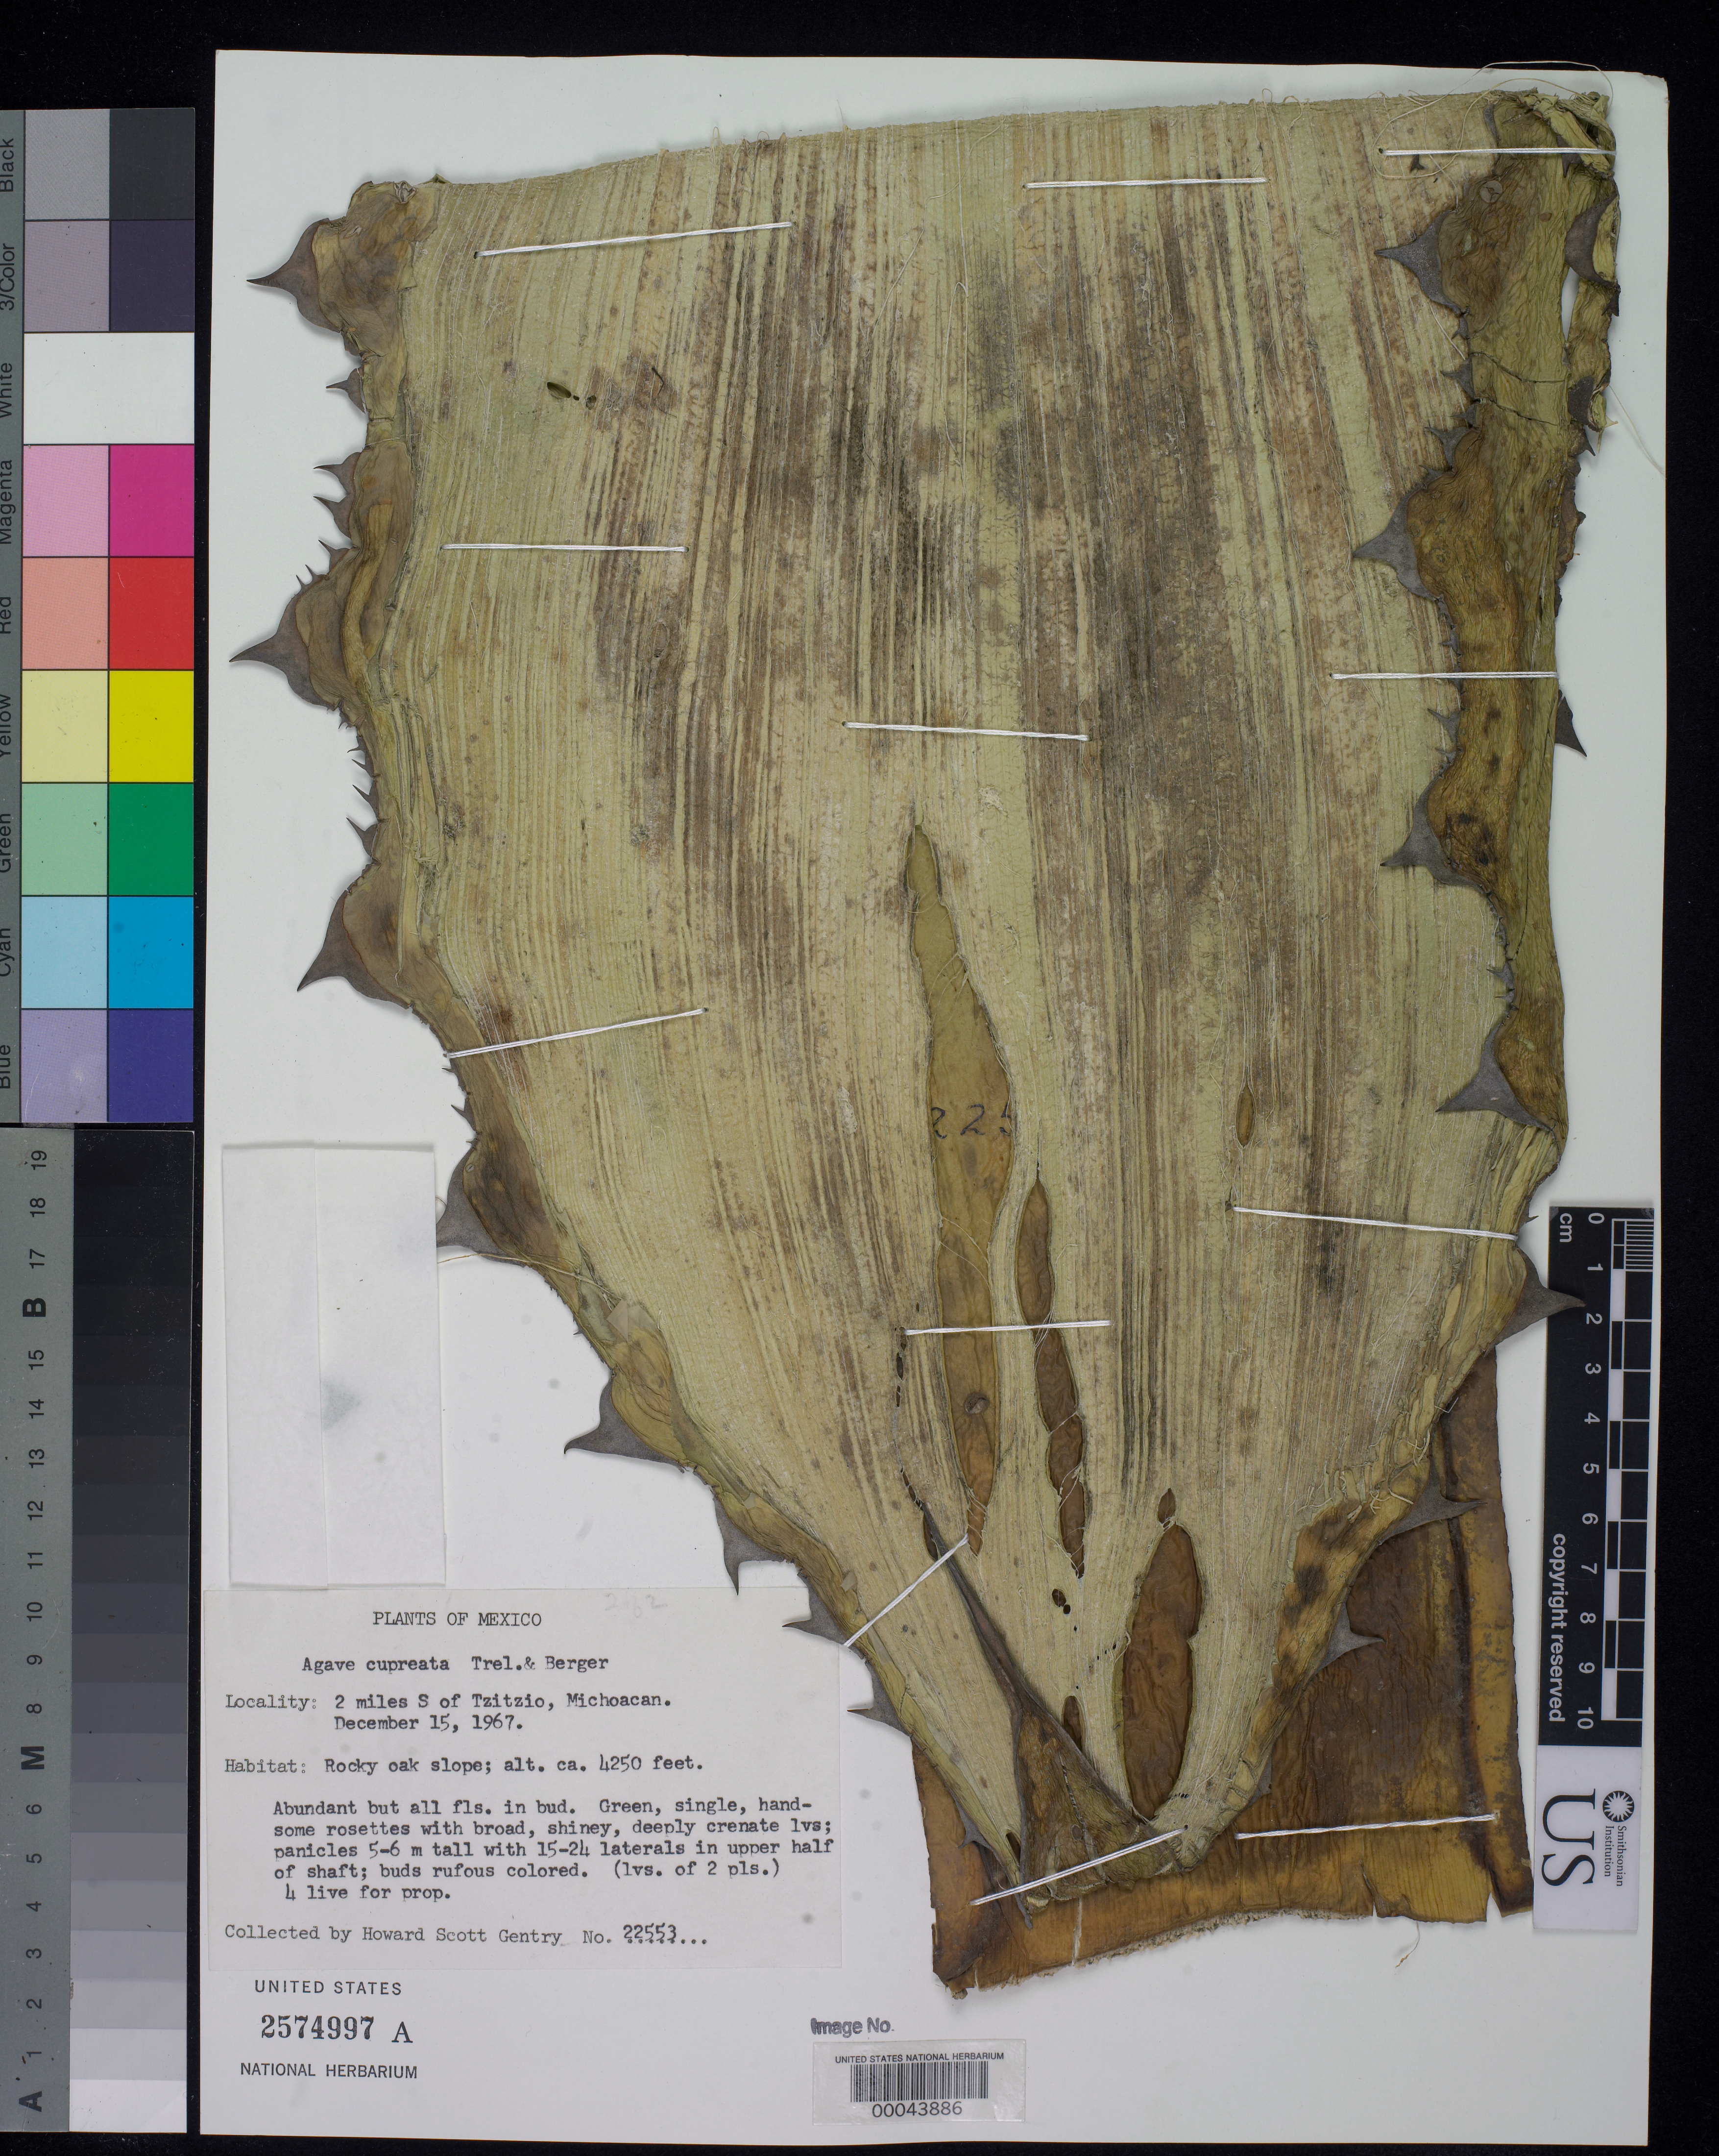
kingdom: Plantae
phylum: Tracheophyta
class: Liliopsida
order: Asparagales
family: Asparagaceae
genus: Agave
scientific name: Agave cupreata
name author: Trel. & A. Berger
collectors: H. S. Gentry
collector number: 22553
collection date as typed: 15 Dec 1967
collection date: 1967-12-15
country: Mexico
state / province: Michoacán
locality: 2 mi S of Tzitzio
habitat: Rocky oak slope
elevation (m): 1295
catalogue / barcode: US 2574997A